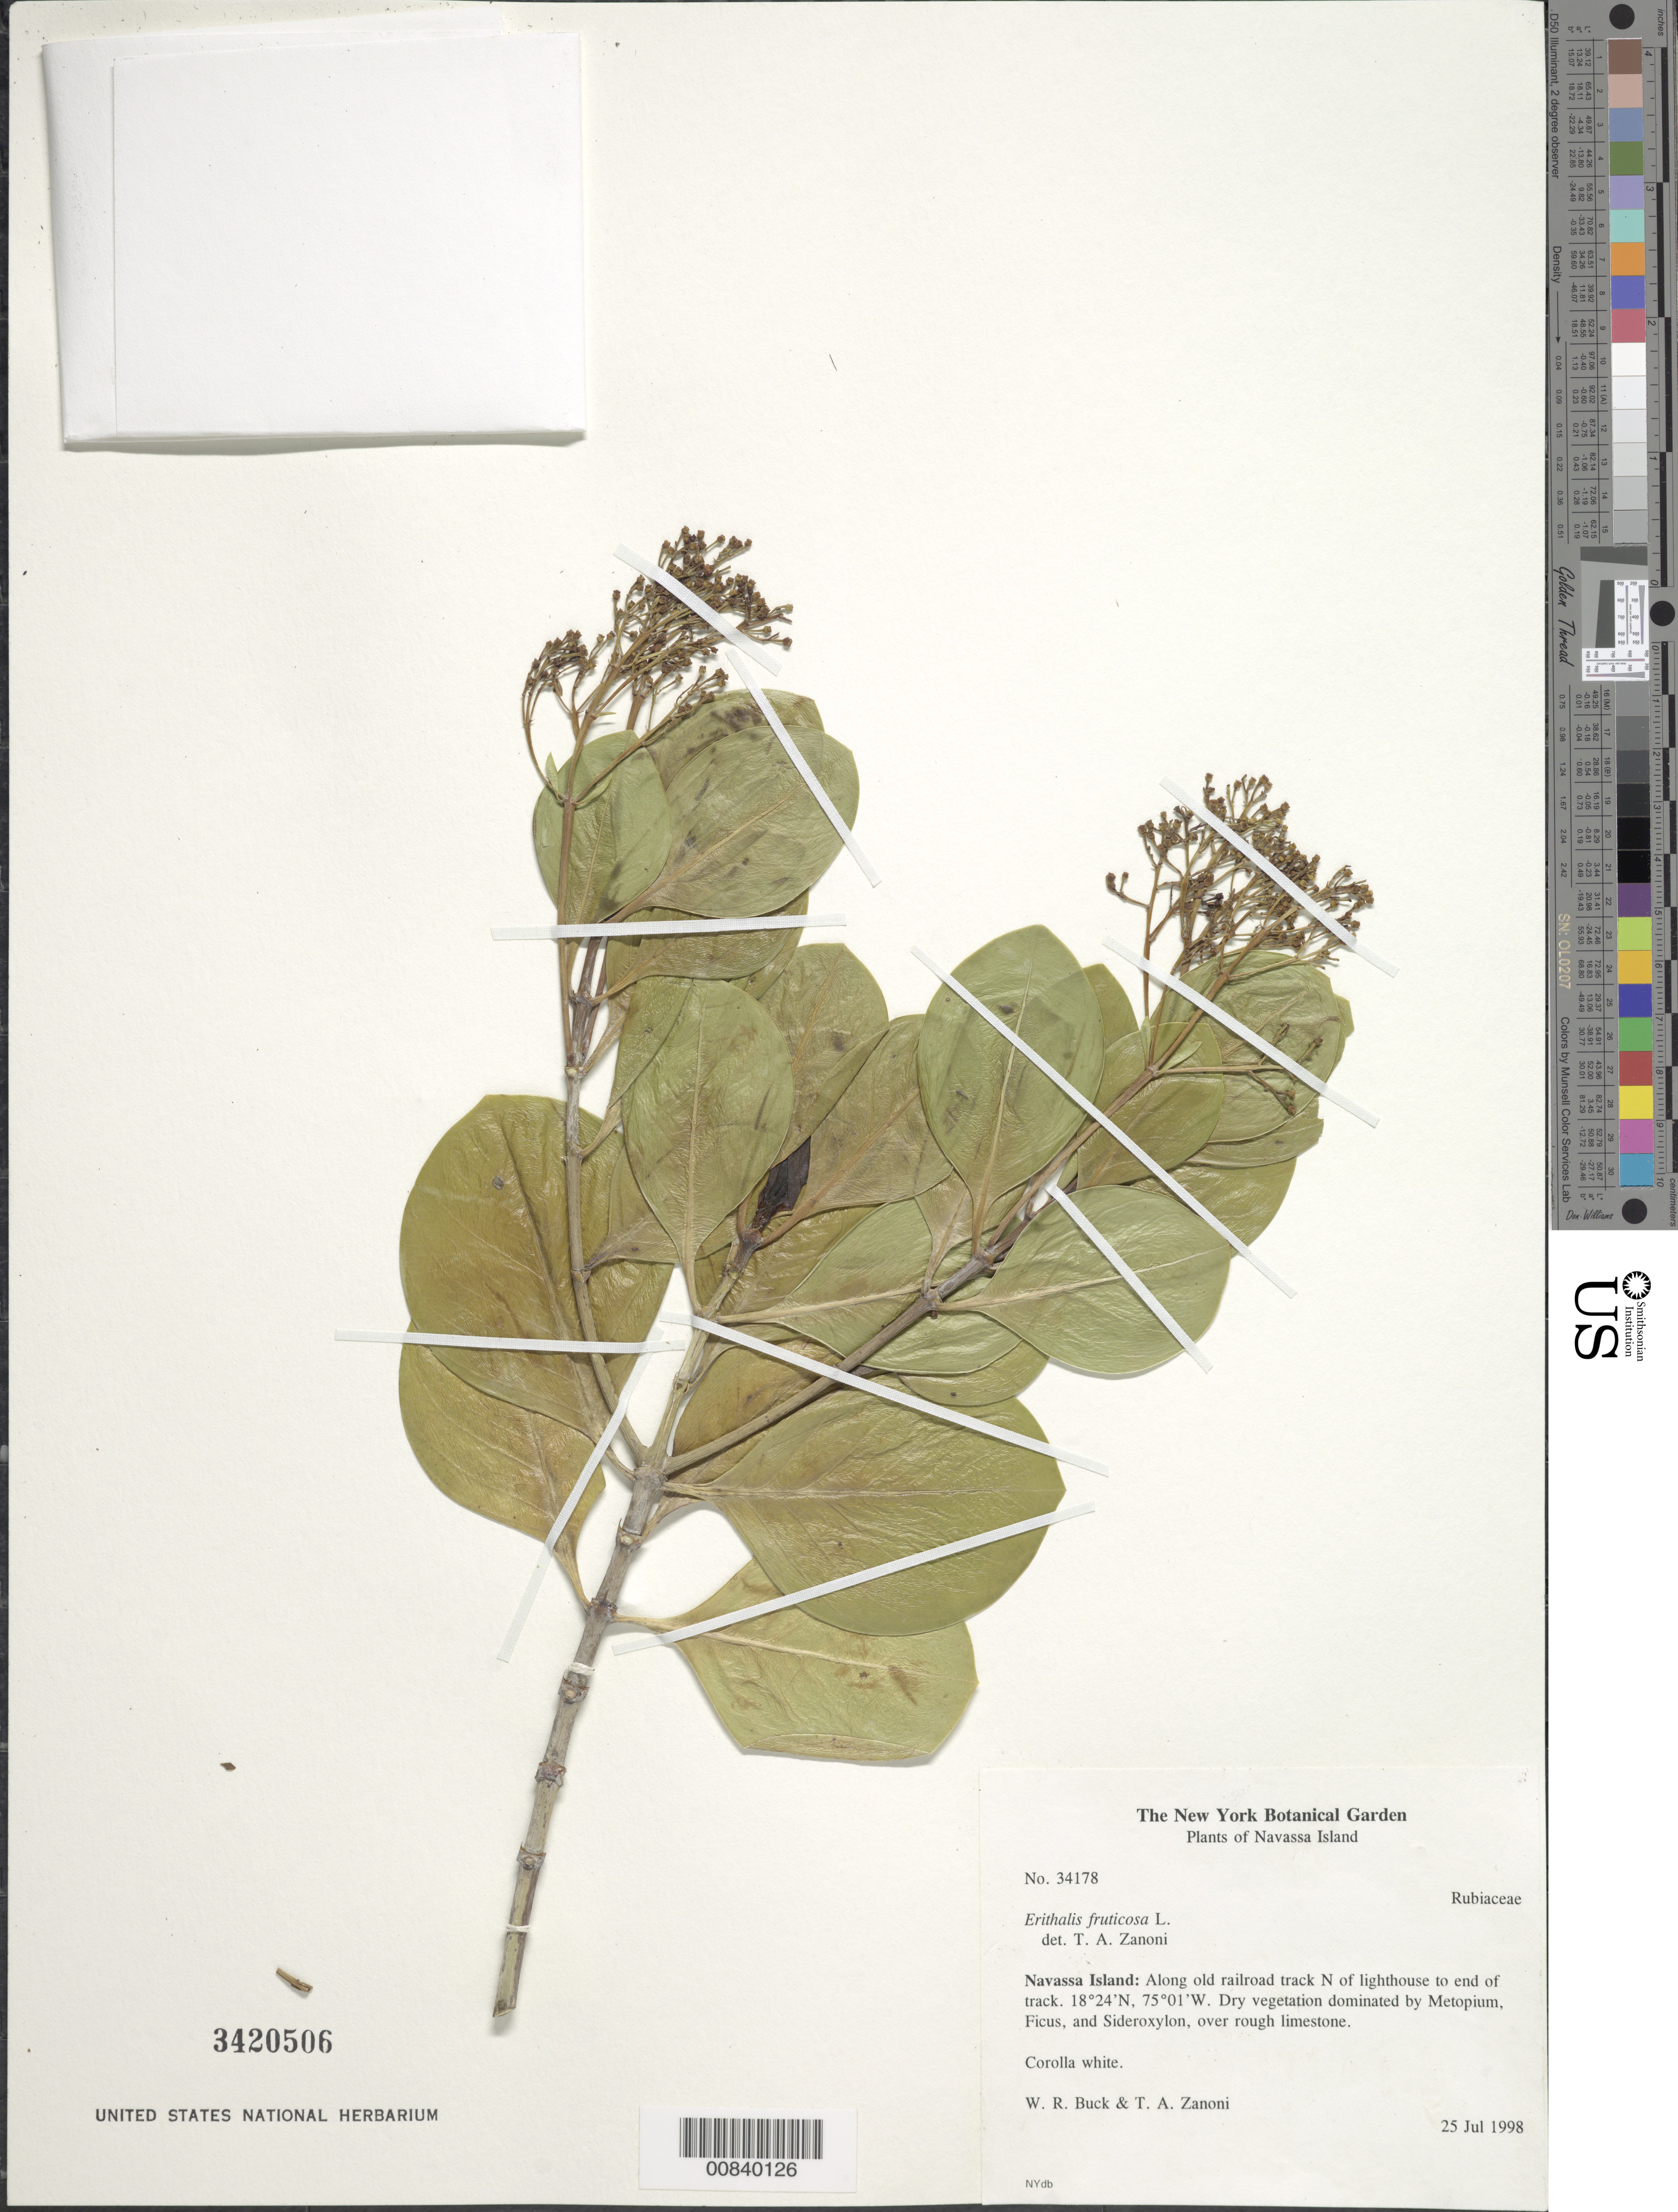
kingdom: Plantae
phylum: Tracheophyta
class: Magnoliopsida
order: Gentianales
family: Rubiaceae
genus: Erithalis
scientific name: Erithalis fruticosa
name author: L.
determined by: Zanoni, T. A., (NY), New York Botanical Garden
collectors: W. R. Buck & T. A. Zanoni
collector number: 34178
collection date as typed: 25 Jul 1998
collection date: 1998-07-25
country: Navassa Island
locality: Along old railroad track N of lighthouse to end of track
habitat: Along old railroad track. Dry vegetation dominated by Metopium, Ficus & Sideroxylon. Over rough limestone.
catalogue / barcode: US 3420506